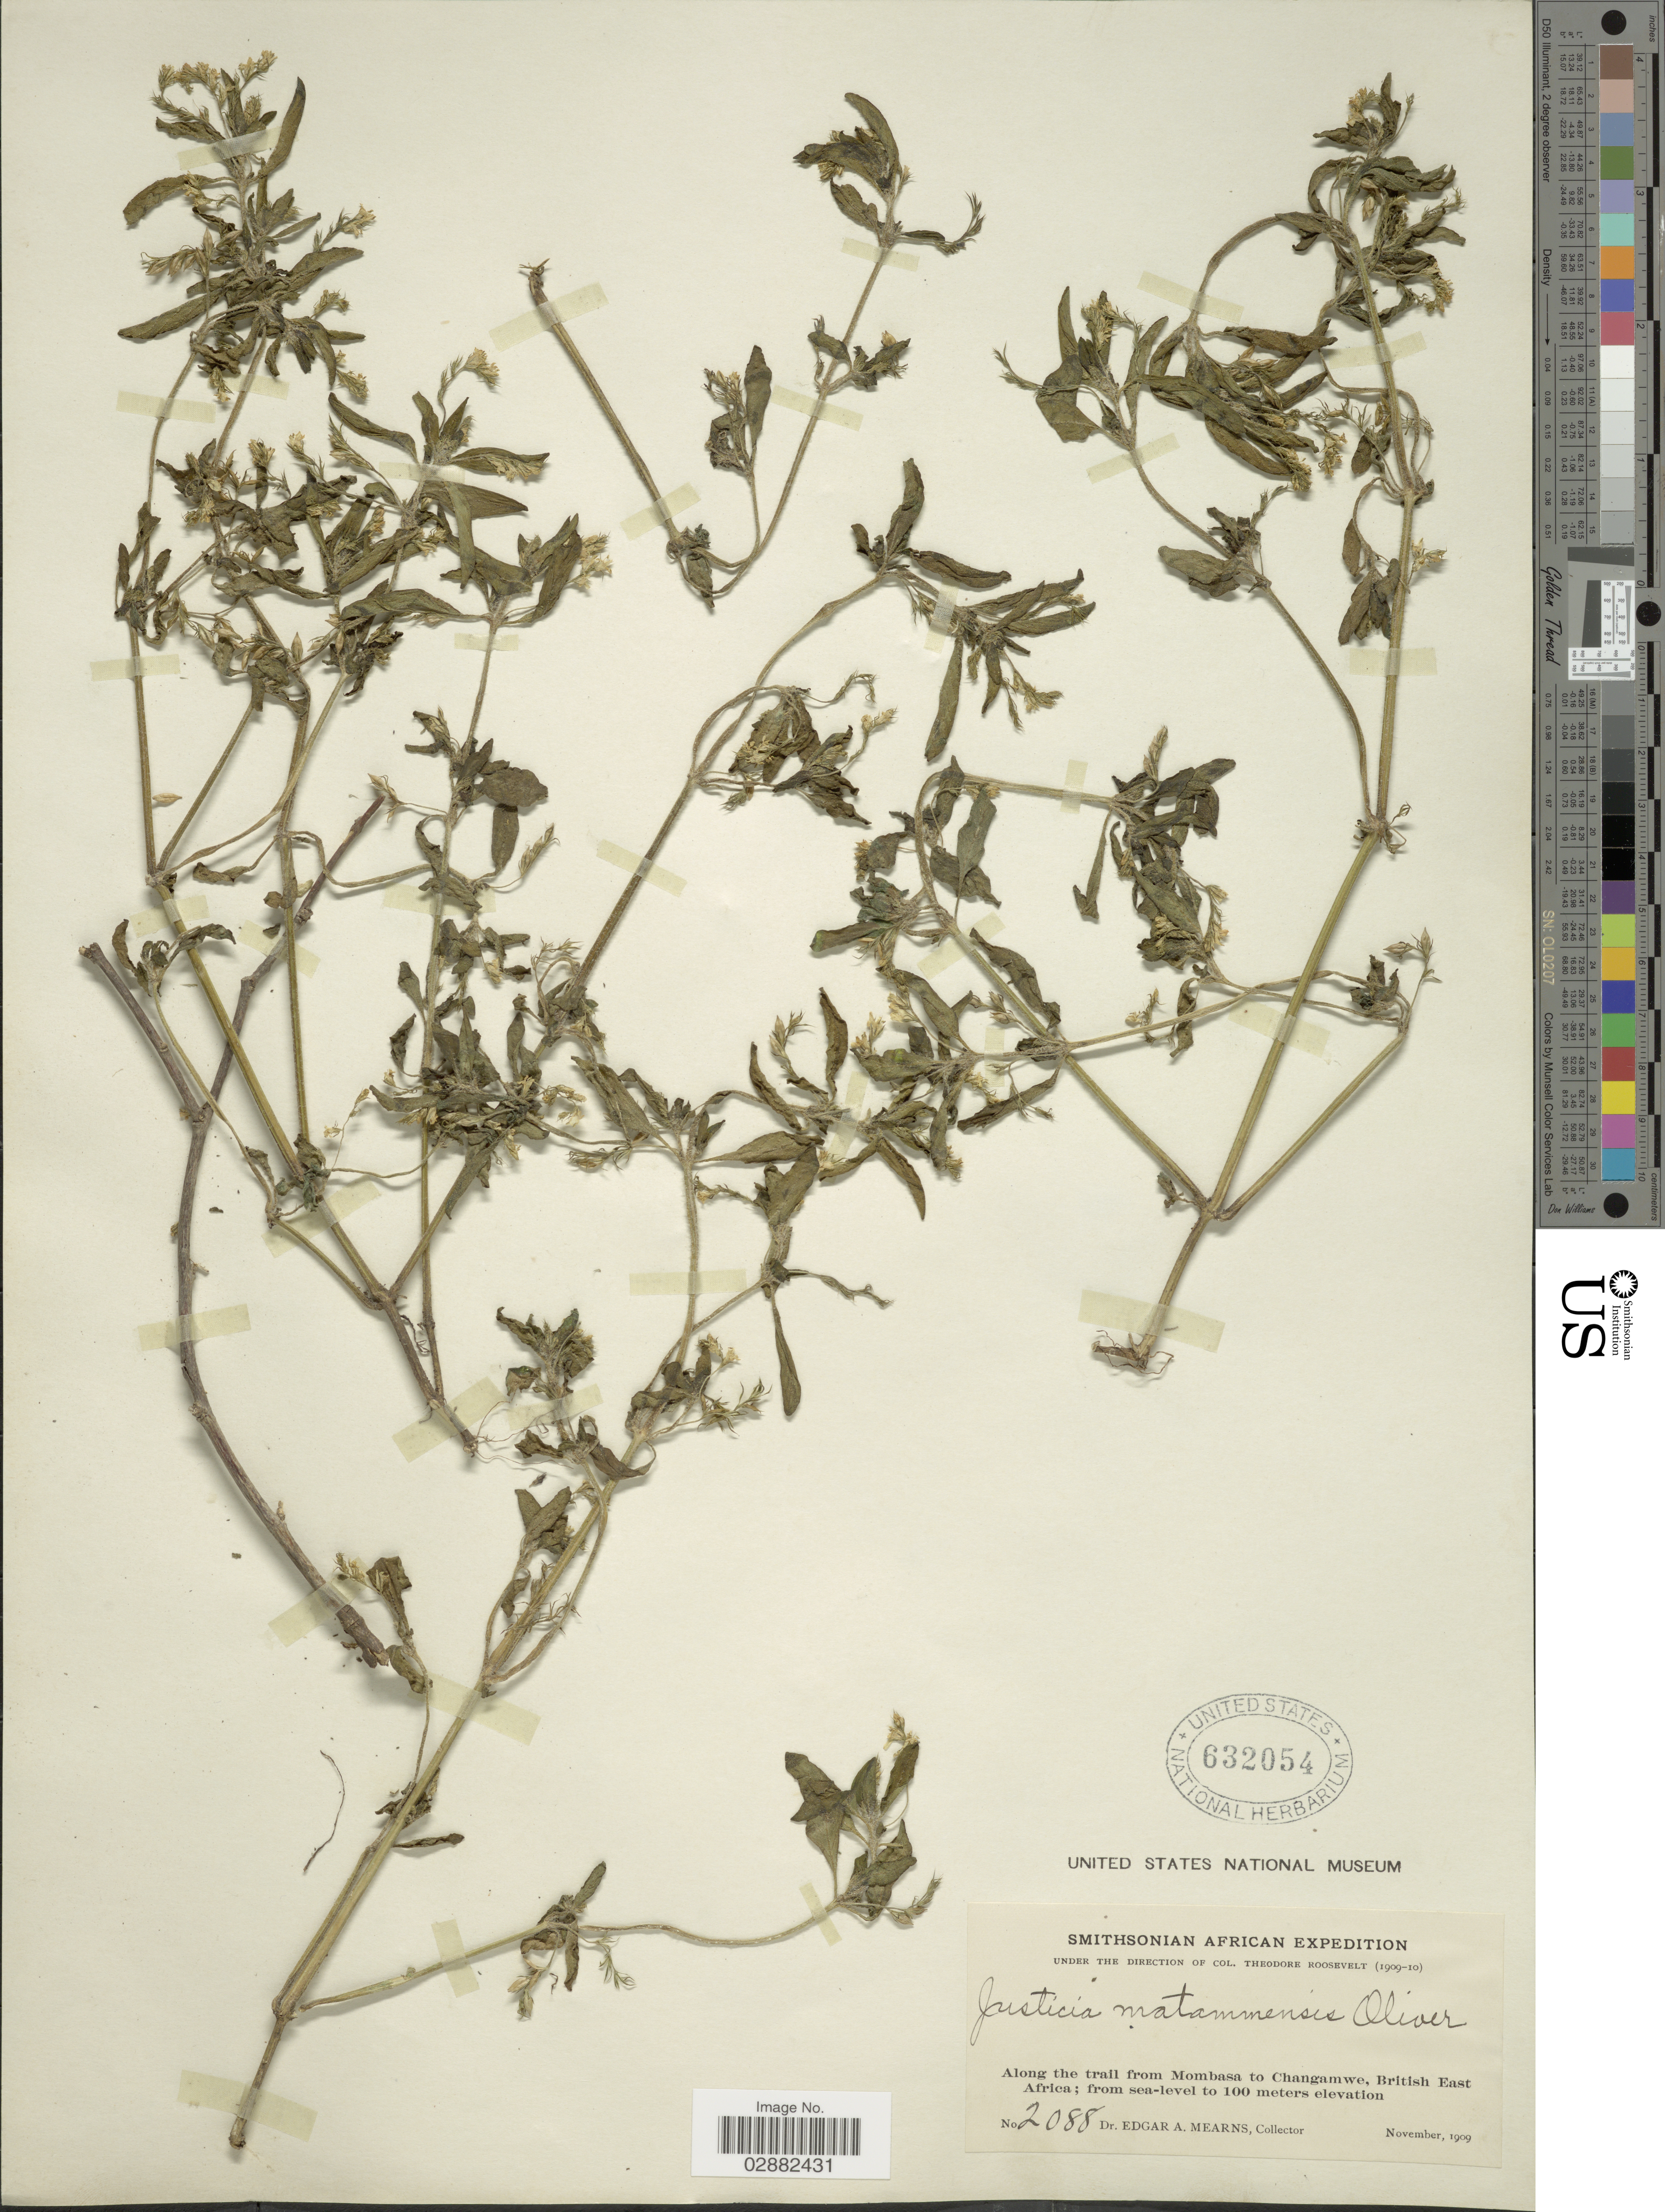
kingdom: Plantae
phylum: Tracheophyta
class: Magnoliopsida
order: Lamiales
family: Acanthaceae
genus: Justicia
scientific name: Justicia matammensis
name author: (Schweinf.) Oliv.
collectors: E. A. Mearns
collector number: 2088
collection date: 1909-11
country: Kenya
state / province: Mombasa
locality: Along the trail from Mombasa to Changamwe, British East Africa.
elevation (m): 0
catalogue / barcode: US 632054